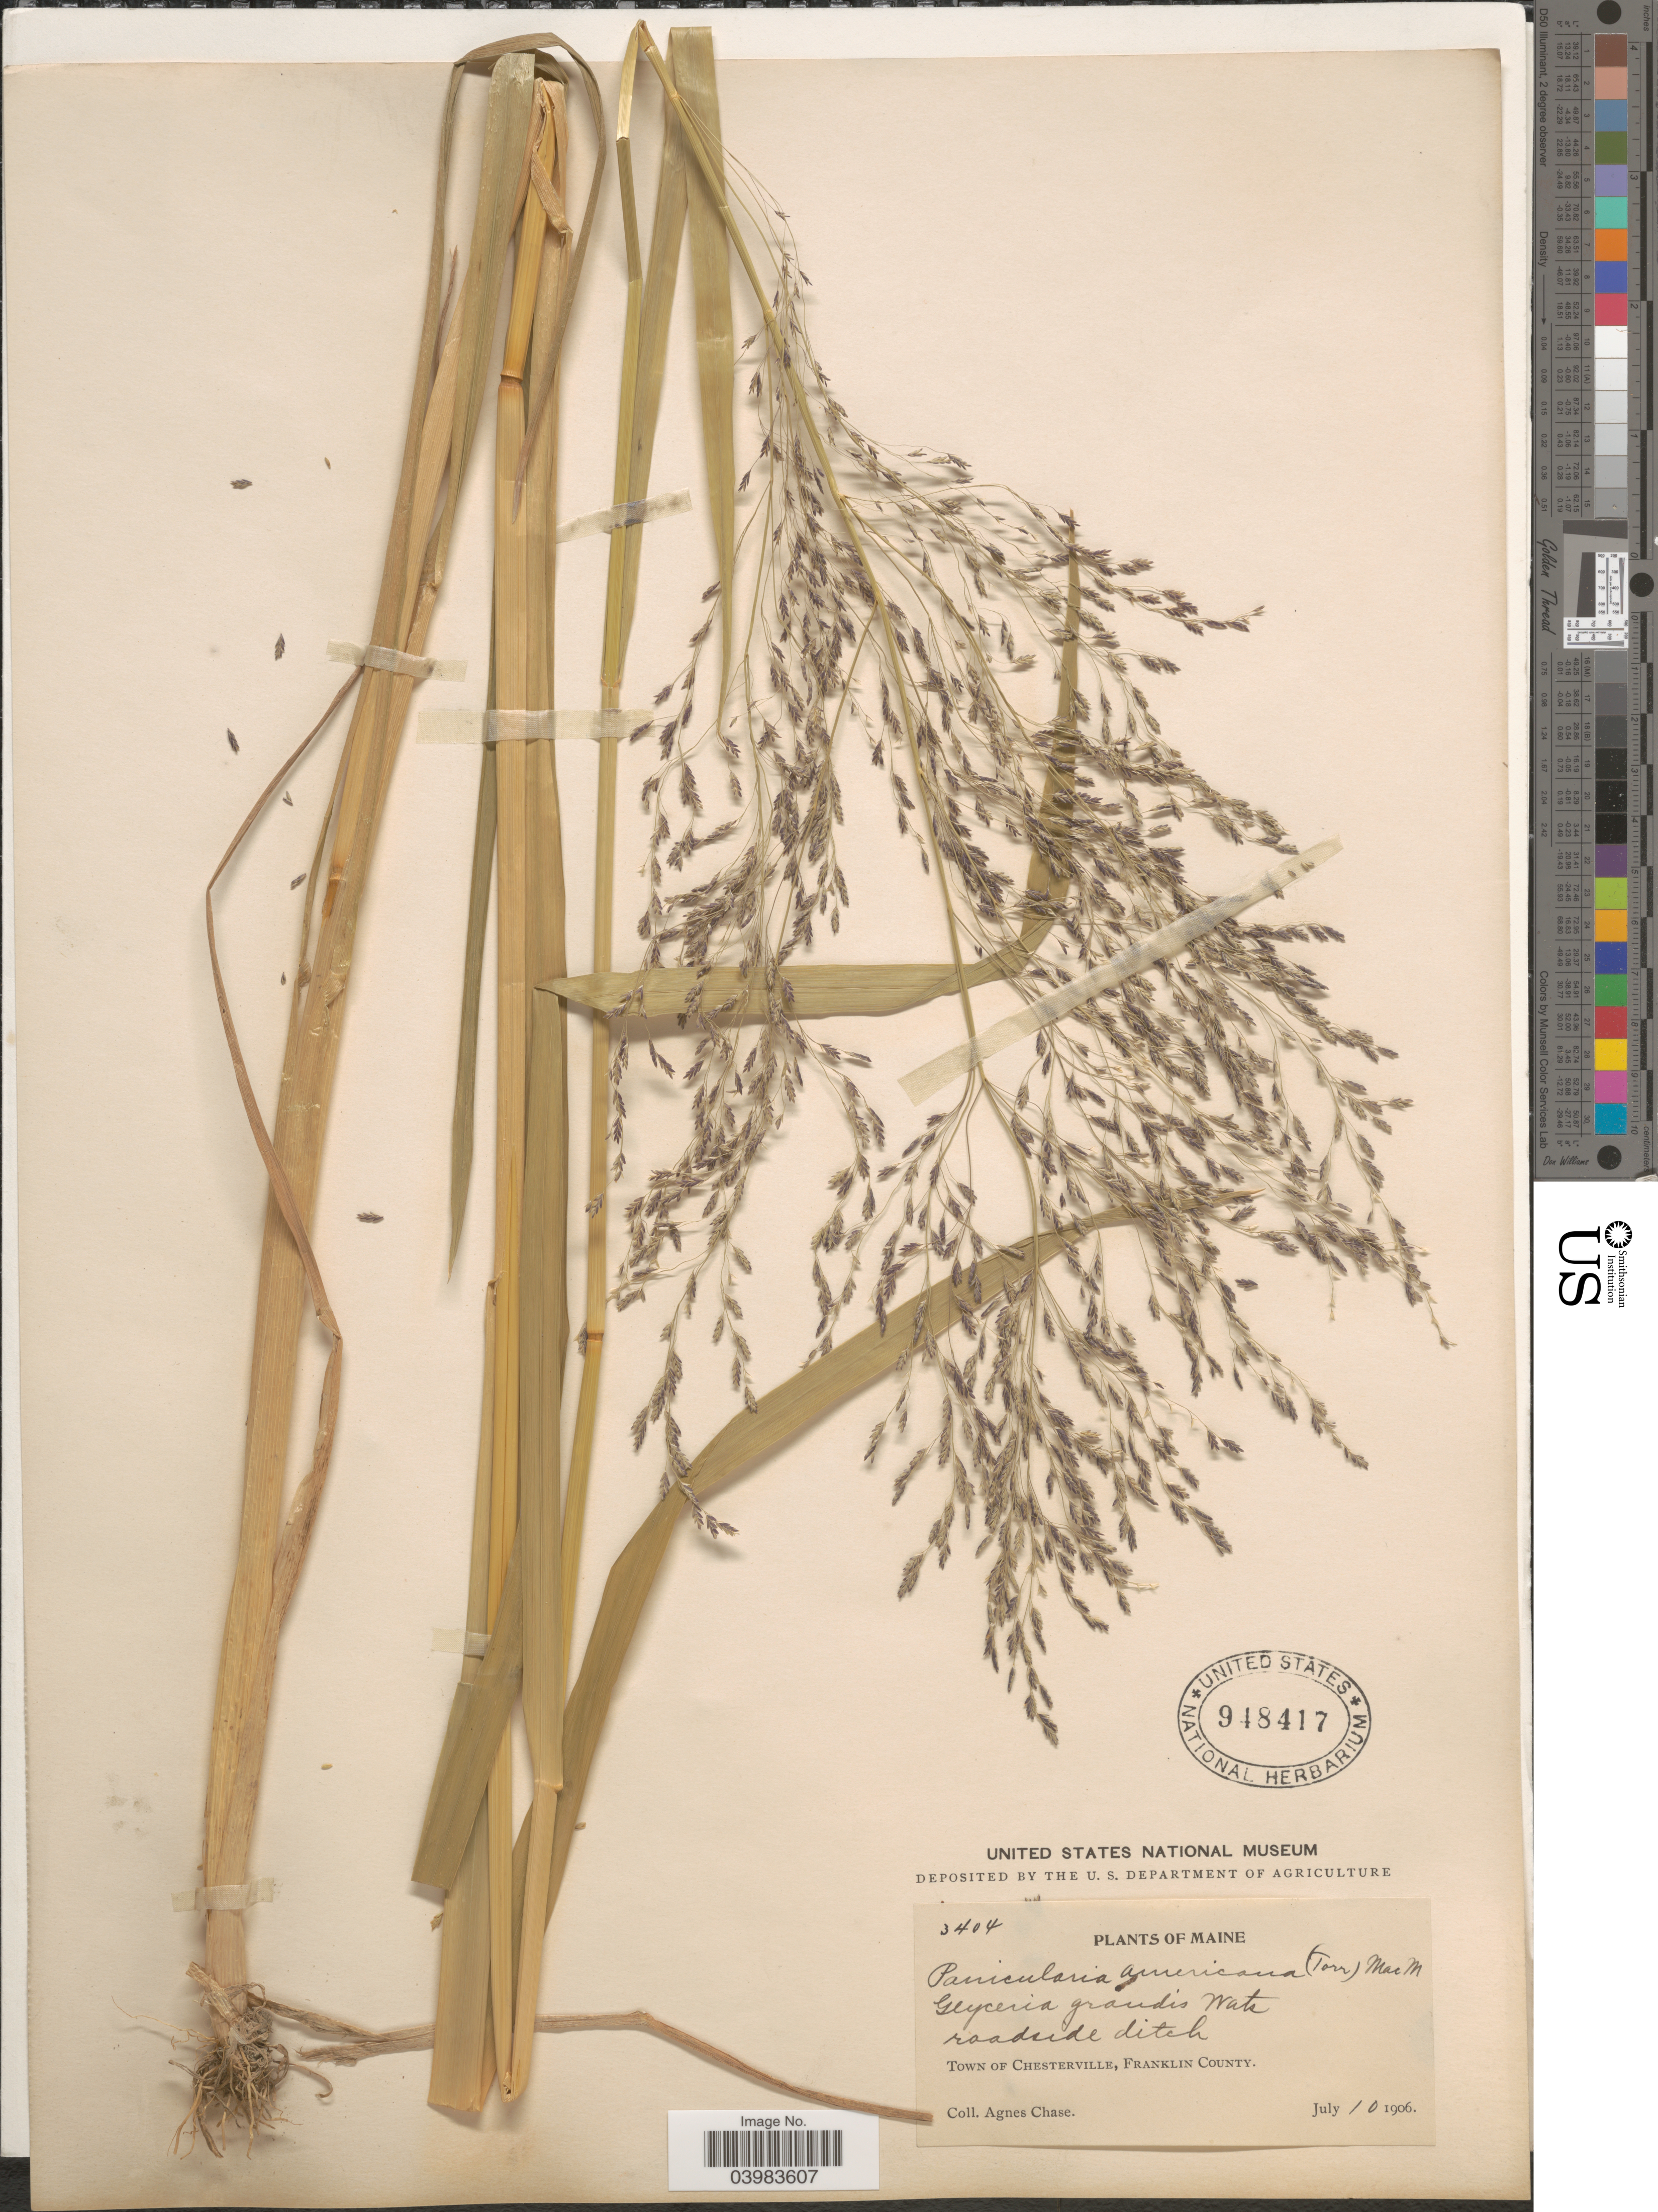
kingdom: Plantae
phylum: Tracheophyta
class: Liliopsida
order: Poales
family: Poaceae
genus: Glyceria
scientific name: Glyceria grandis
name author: S. Watson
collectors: A. Chase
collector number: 3404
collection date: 1906-07-10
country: United States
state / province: Maine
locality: Roadside ditch. Town of Chesterville, Franklin County.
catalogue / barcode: US 948417